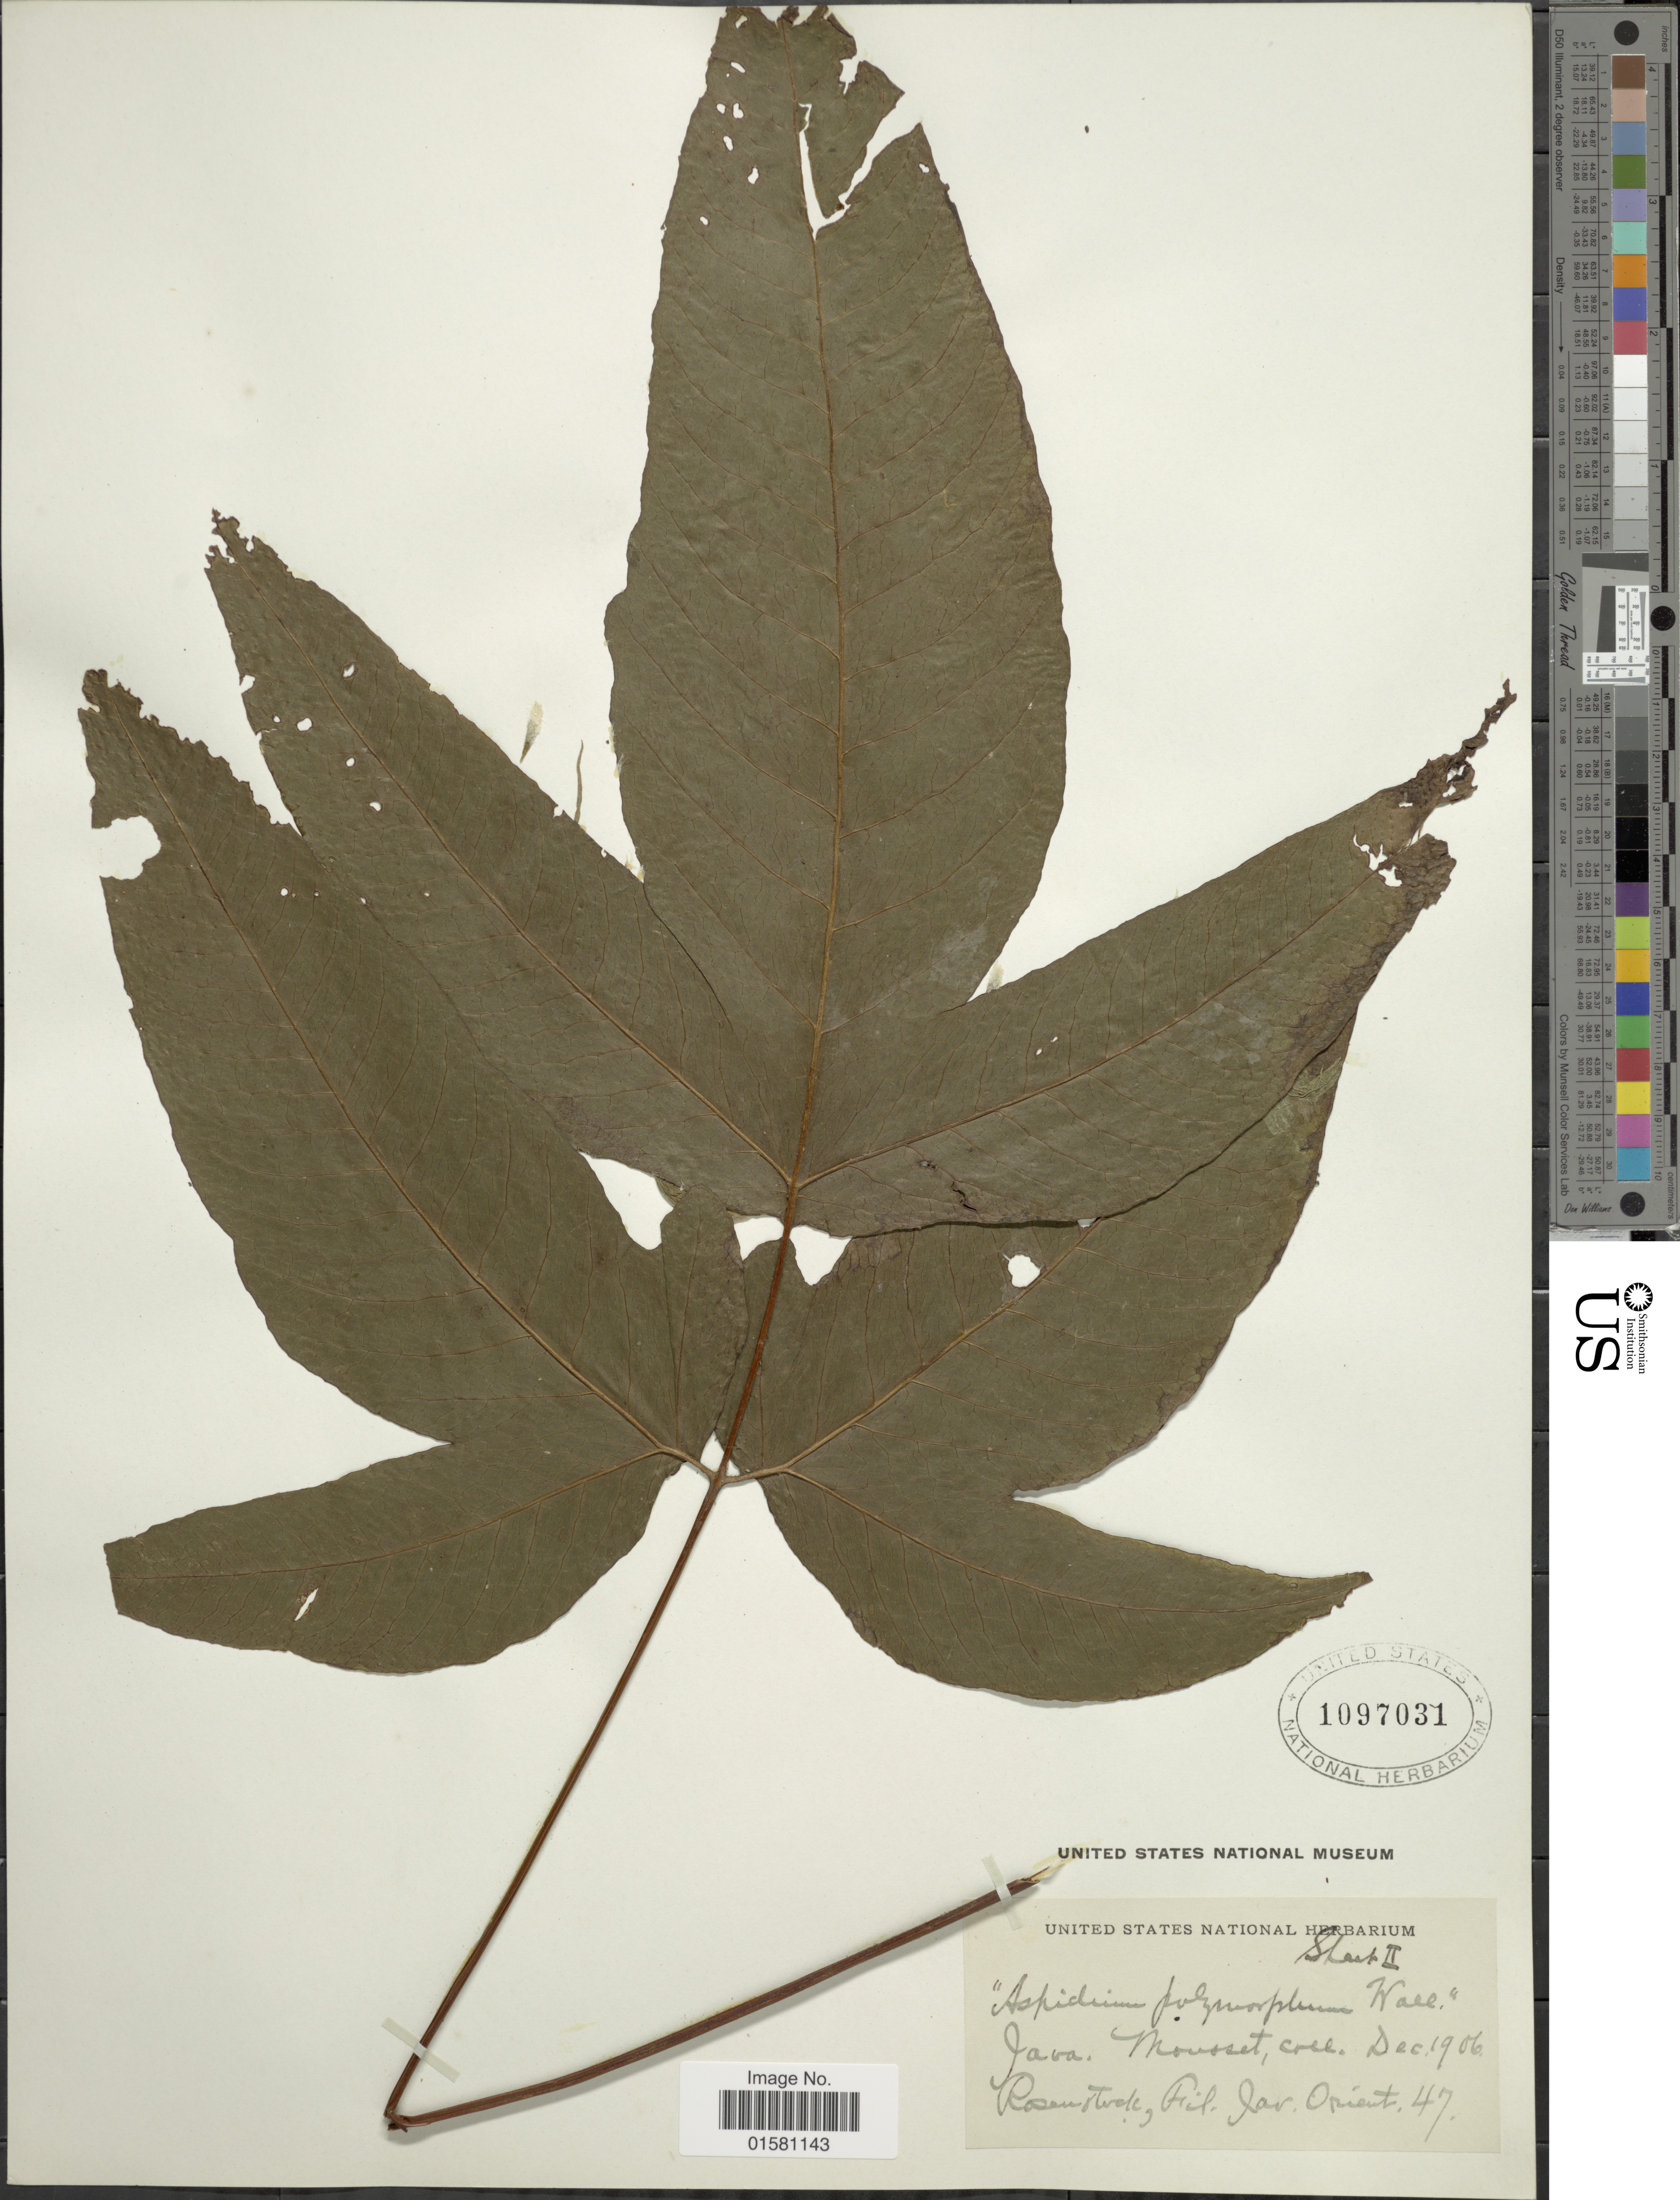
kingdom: Plantae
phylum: Tracheophyta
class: Polypodiopsida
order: Polypodiales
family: Tectariaceae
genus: Tectaria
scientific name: Tectaria polymorpha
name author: (Wall. ex Hook.) Copel.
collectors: Mousset, --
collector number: Fil. Jav. Orient. 47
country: Indonesia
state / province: Java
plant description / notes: "Rosenstock" removed from Precise Locality field. Refers to E. Rosenstock, an associated person.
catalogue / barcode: US 1097031